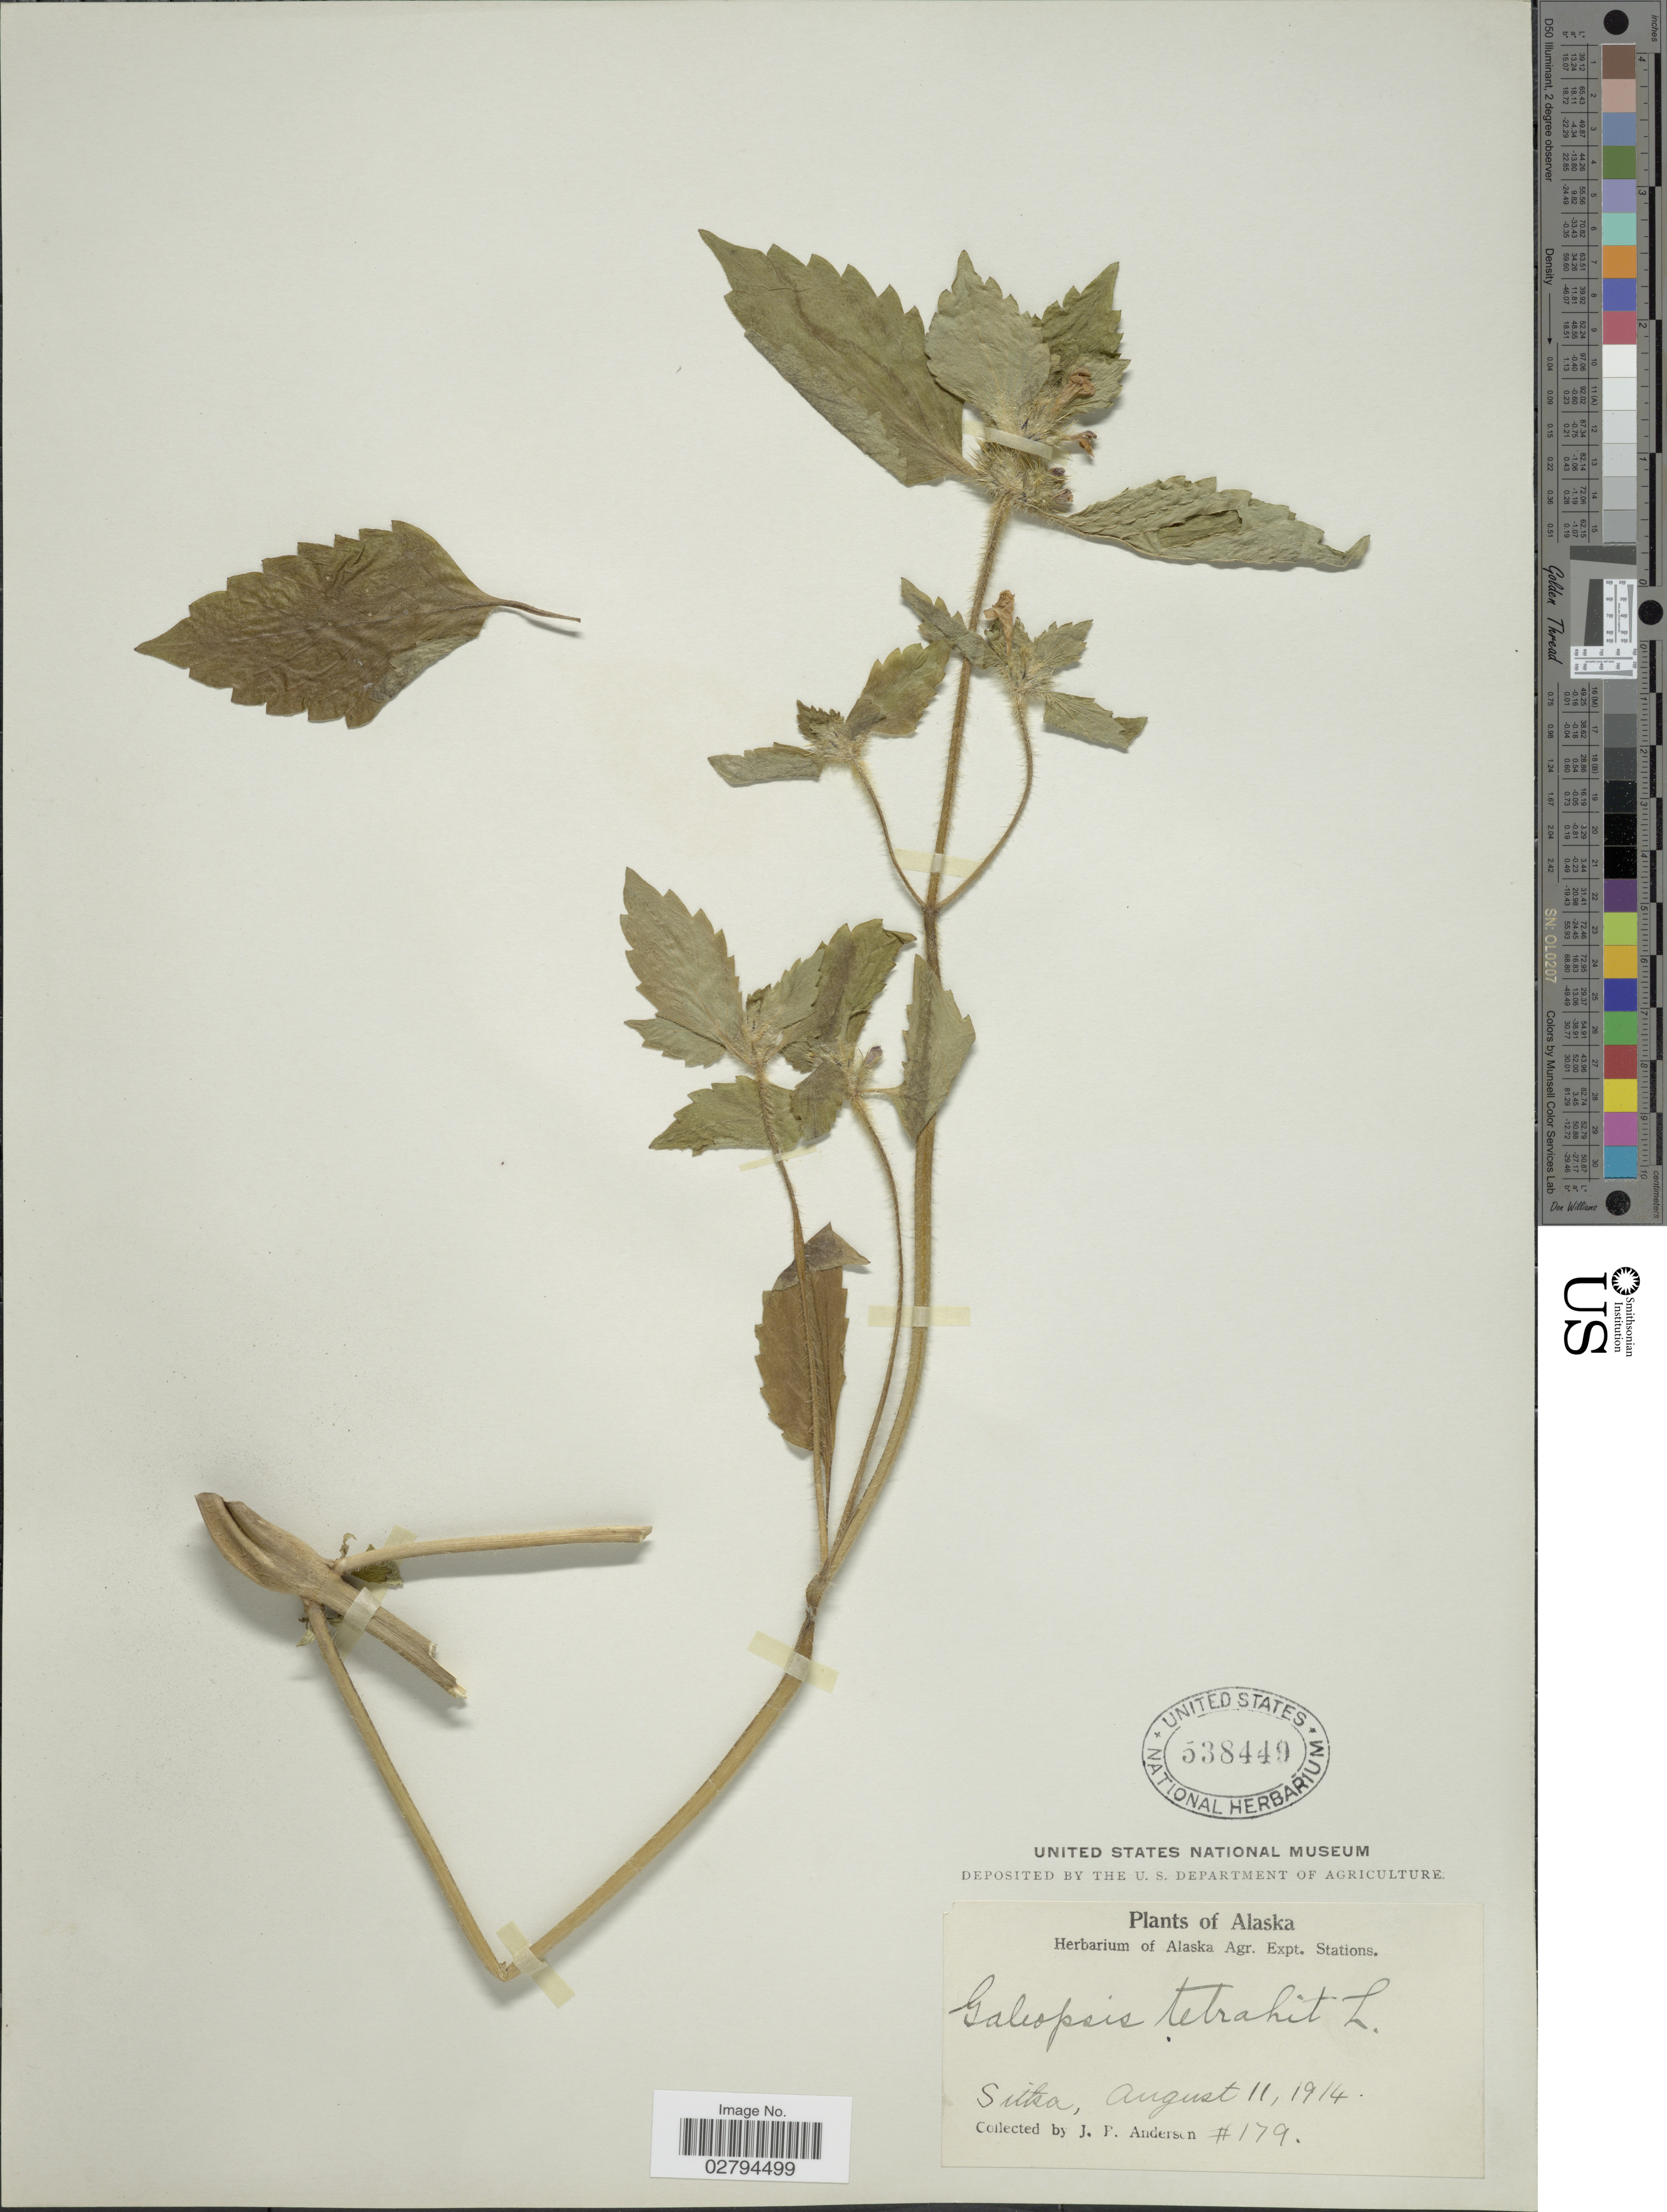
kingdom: Plantae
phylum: Tracheophyta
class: Magnoliopsida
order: Lamiales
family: Lamiaceae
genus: Galeopsis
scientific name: Galeopsis tetrahit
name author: L.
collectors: J. P. Anderson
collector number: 179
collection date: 1914-08-11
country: United States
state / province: Alaska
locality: Sitka.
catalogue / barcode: US 538449